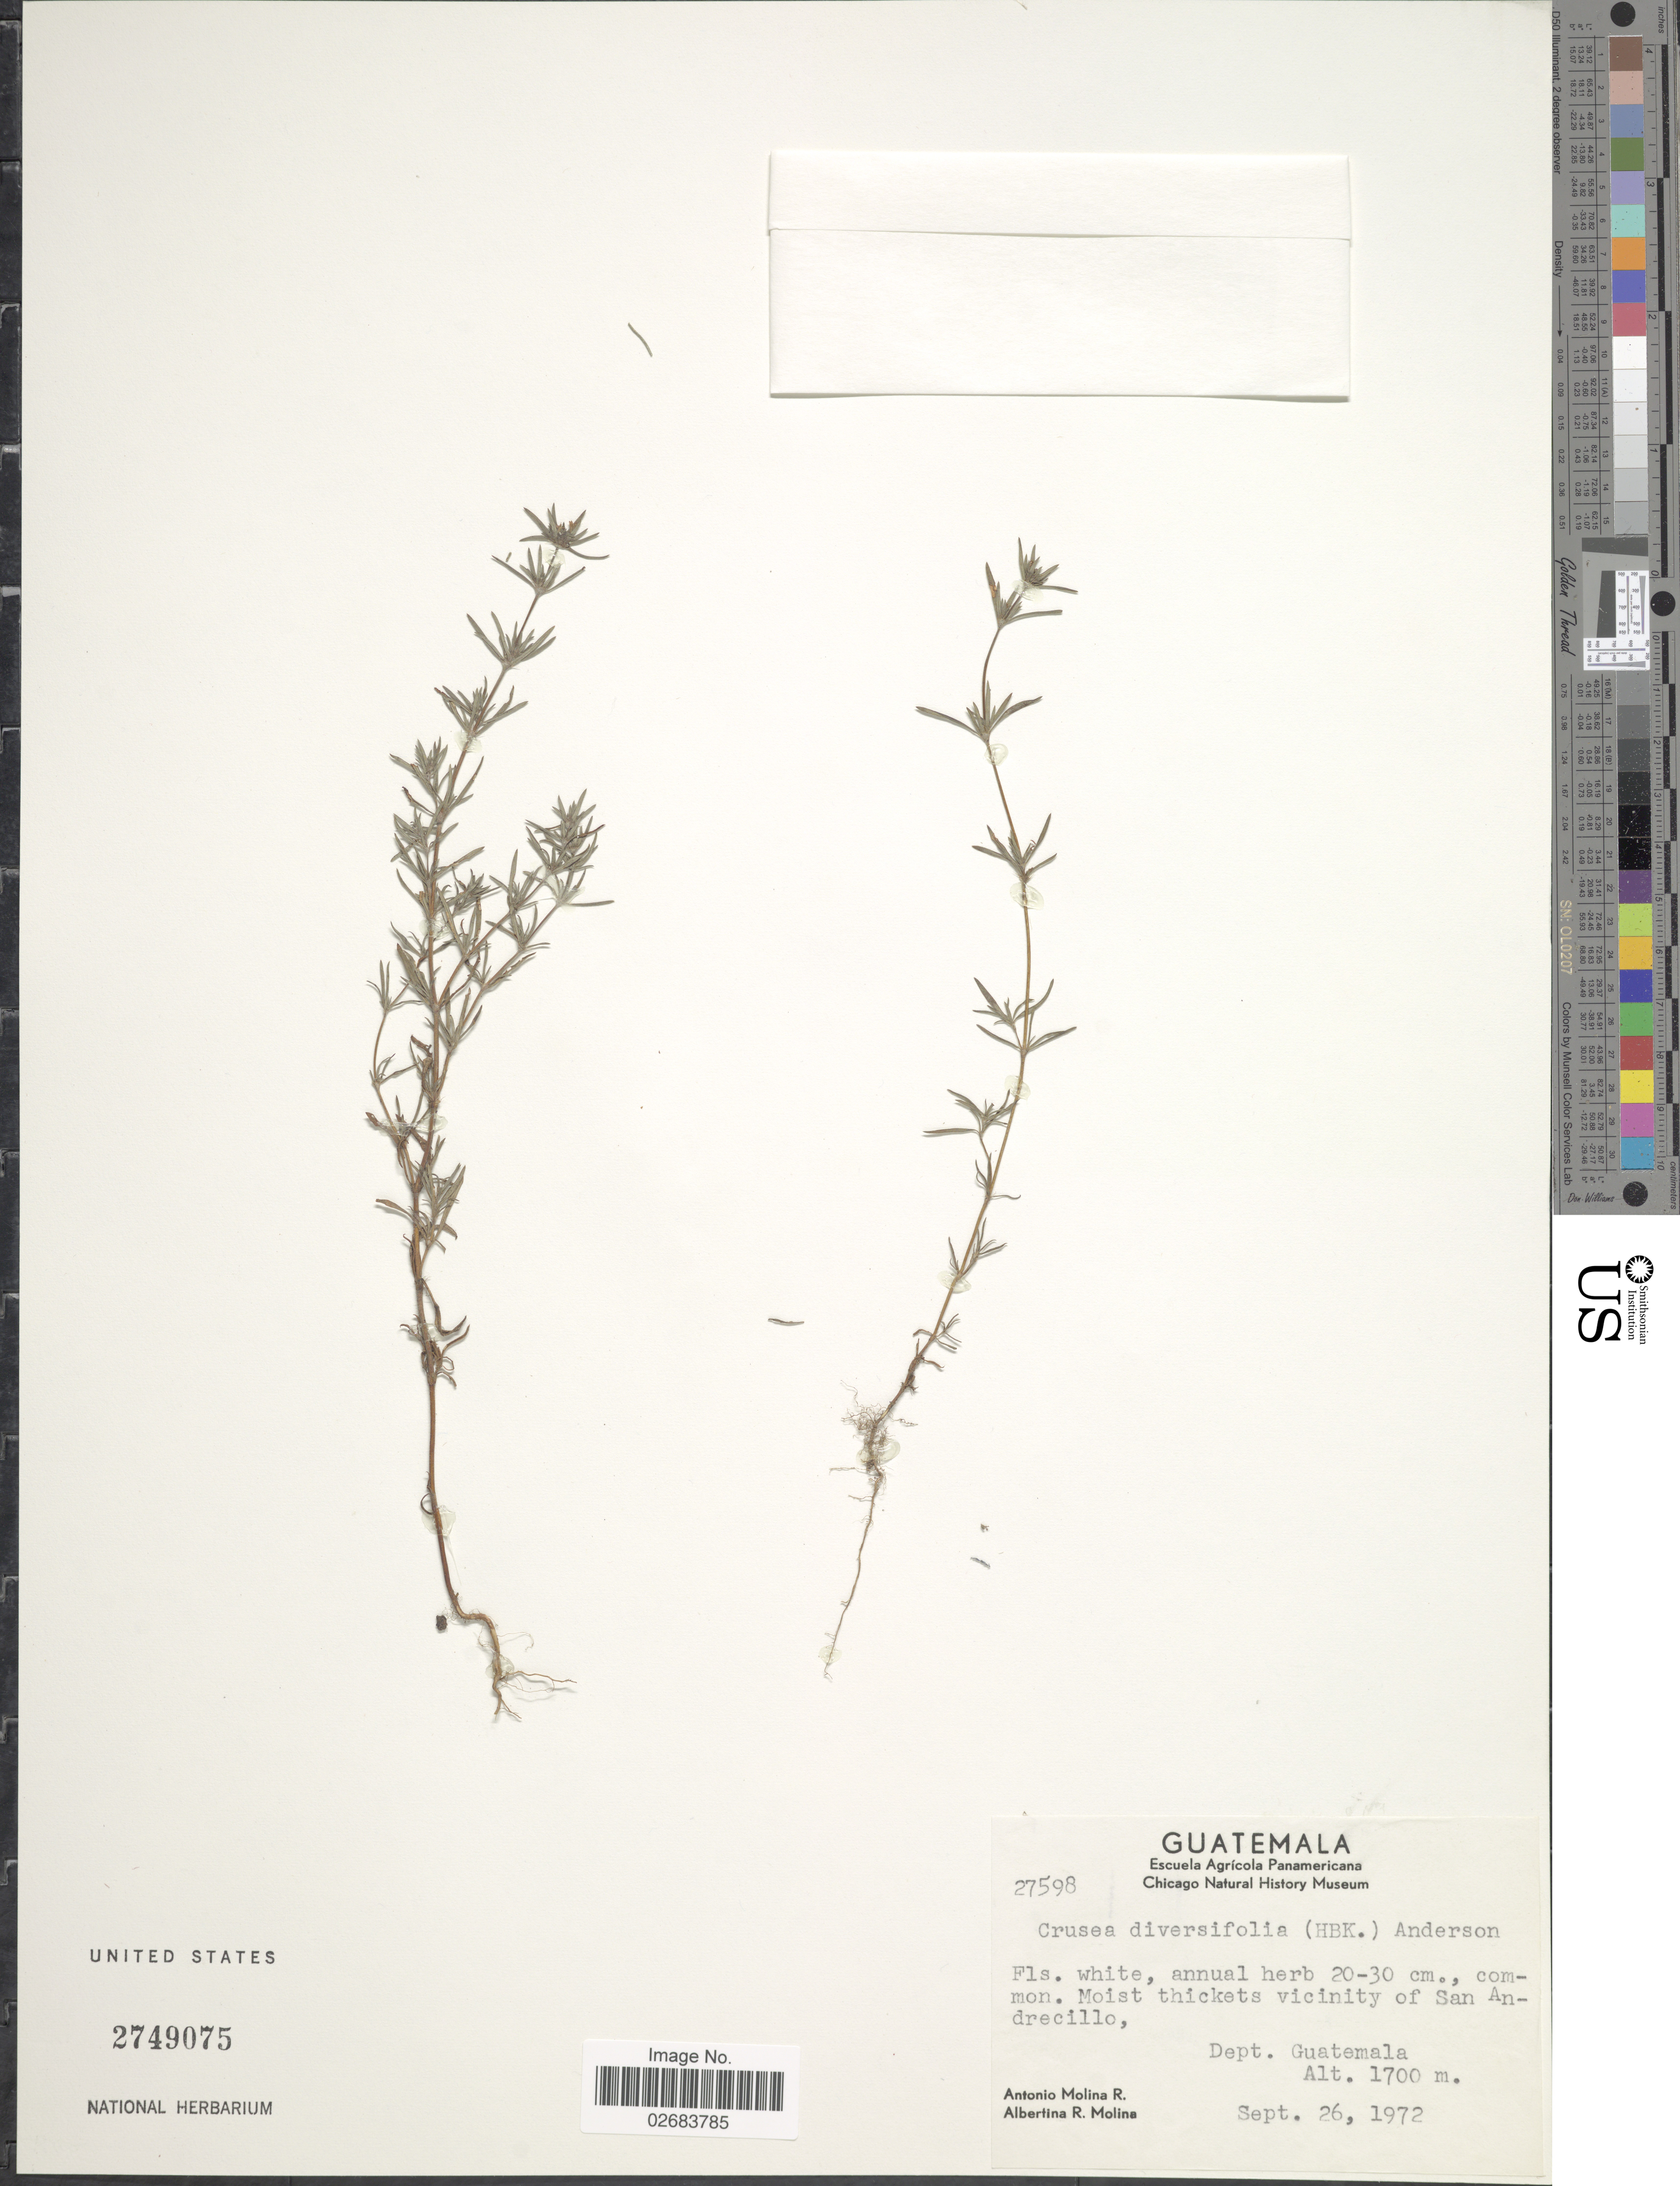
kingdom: Plantae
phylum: Tracheophyta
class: Magnoliopsida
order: Gentianales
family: Rubiaceae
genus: Crusea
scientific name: Crusea diversifolia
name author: (Kunth) W.R. Anderson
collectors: A. Molina R. & A. R. Molina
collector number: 27598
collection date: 1972-09-26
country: Guatemala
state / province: Guatemala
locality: Moist thickets vicinity of San Andrecillo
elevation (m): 1700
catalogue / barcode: US 2749075